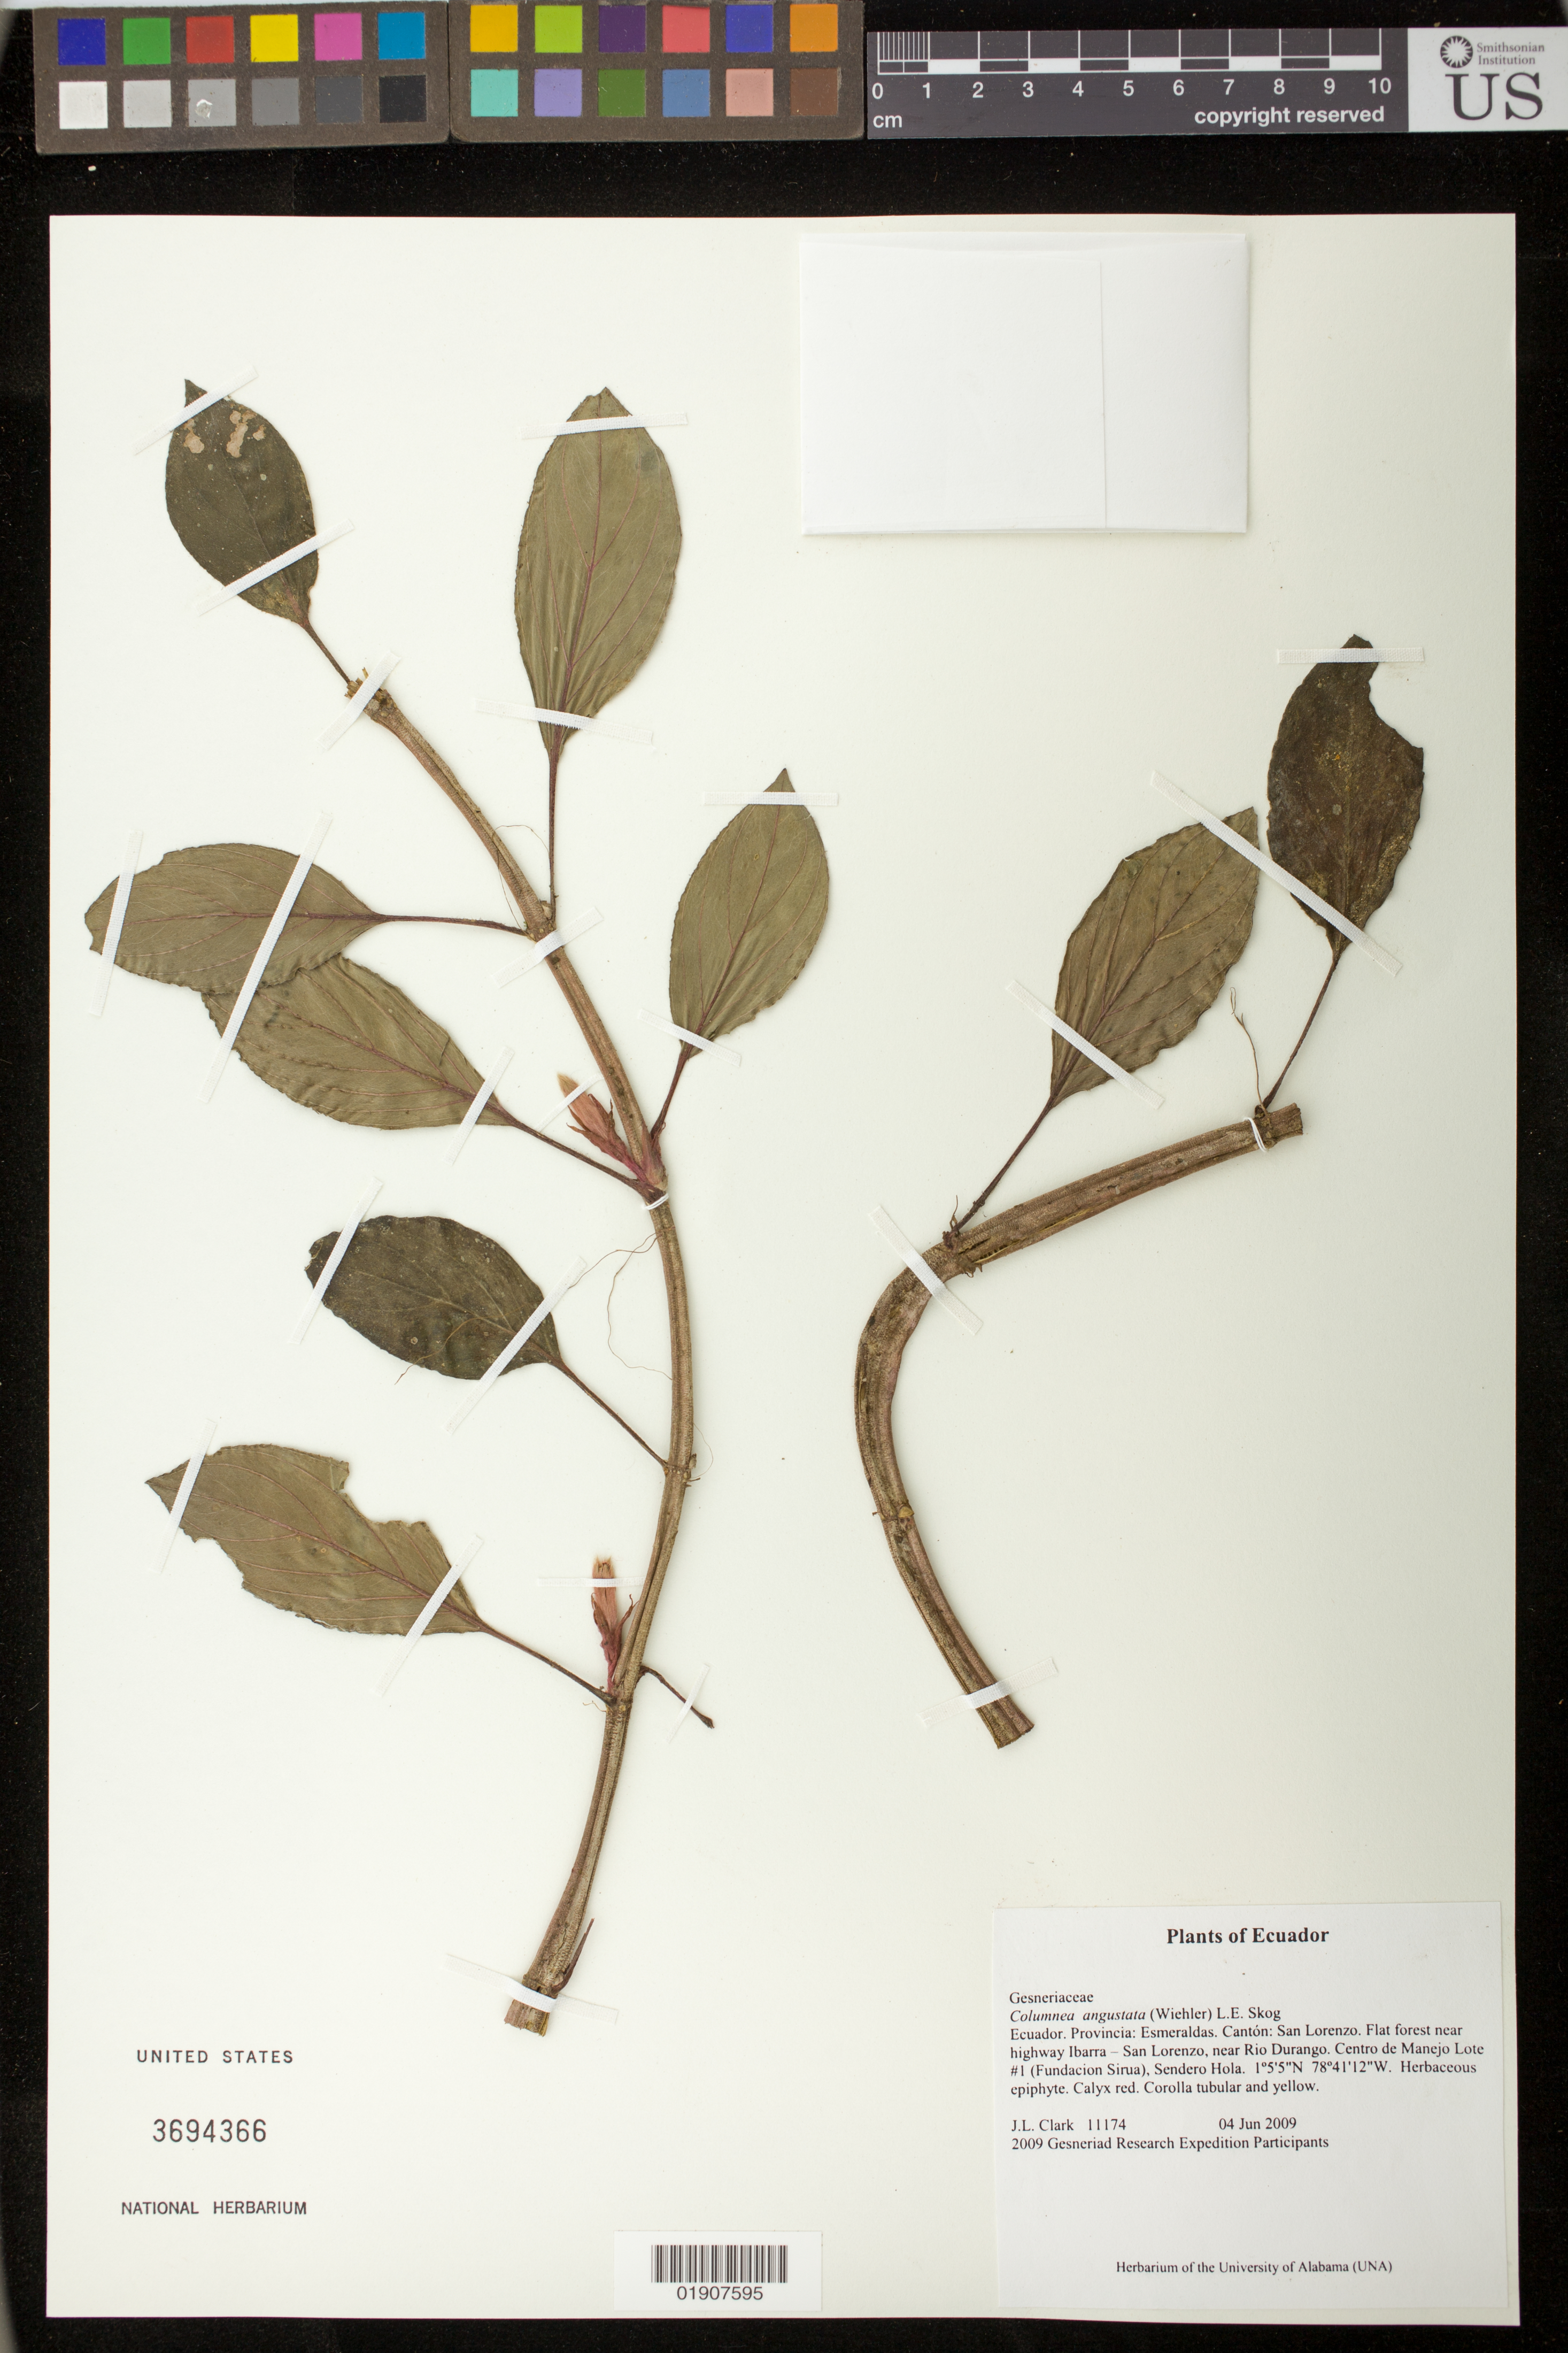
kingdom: Plantae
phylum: Tracheophyta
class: Magnoliopsida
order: Lamiales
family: Gesneriaceae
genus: Columnea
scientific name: Columnea angustata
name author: (Wiehler) L.E. Skog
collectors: J. L. Clark & 2009 Gesneriad Research Expedition Participants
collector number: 11174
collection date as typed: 04 Jun 2009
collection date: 2009-06-04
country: Ecuador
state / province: Esmeraldas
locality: Provincia: Esmeraldas. Cantón: San Lorenzo. Flat forest near highway Ibarra - San Lorenzo, near Rio Durango. Centro de Manejo Lote #1 (Fundacion Sirua), Sendero Hola.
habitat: Flat forest.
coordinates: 1 05 5 N, 78 41 12 W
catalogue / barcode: US 3694366